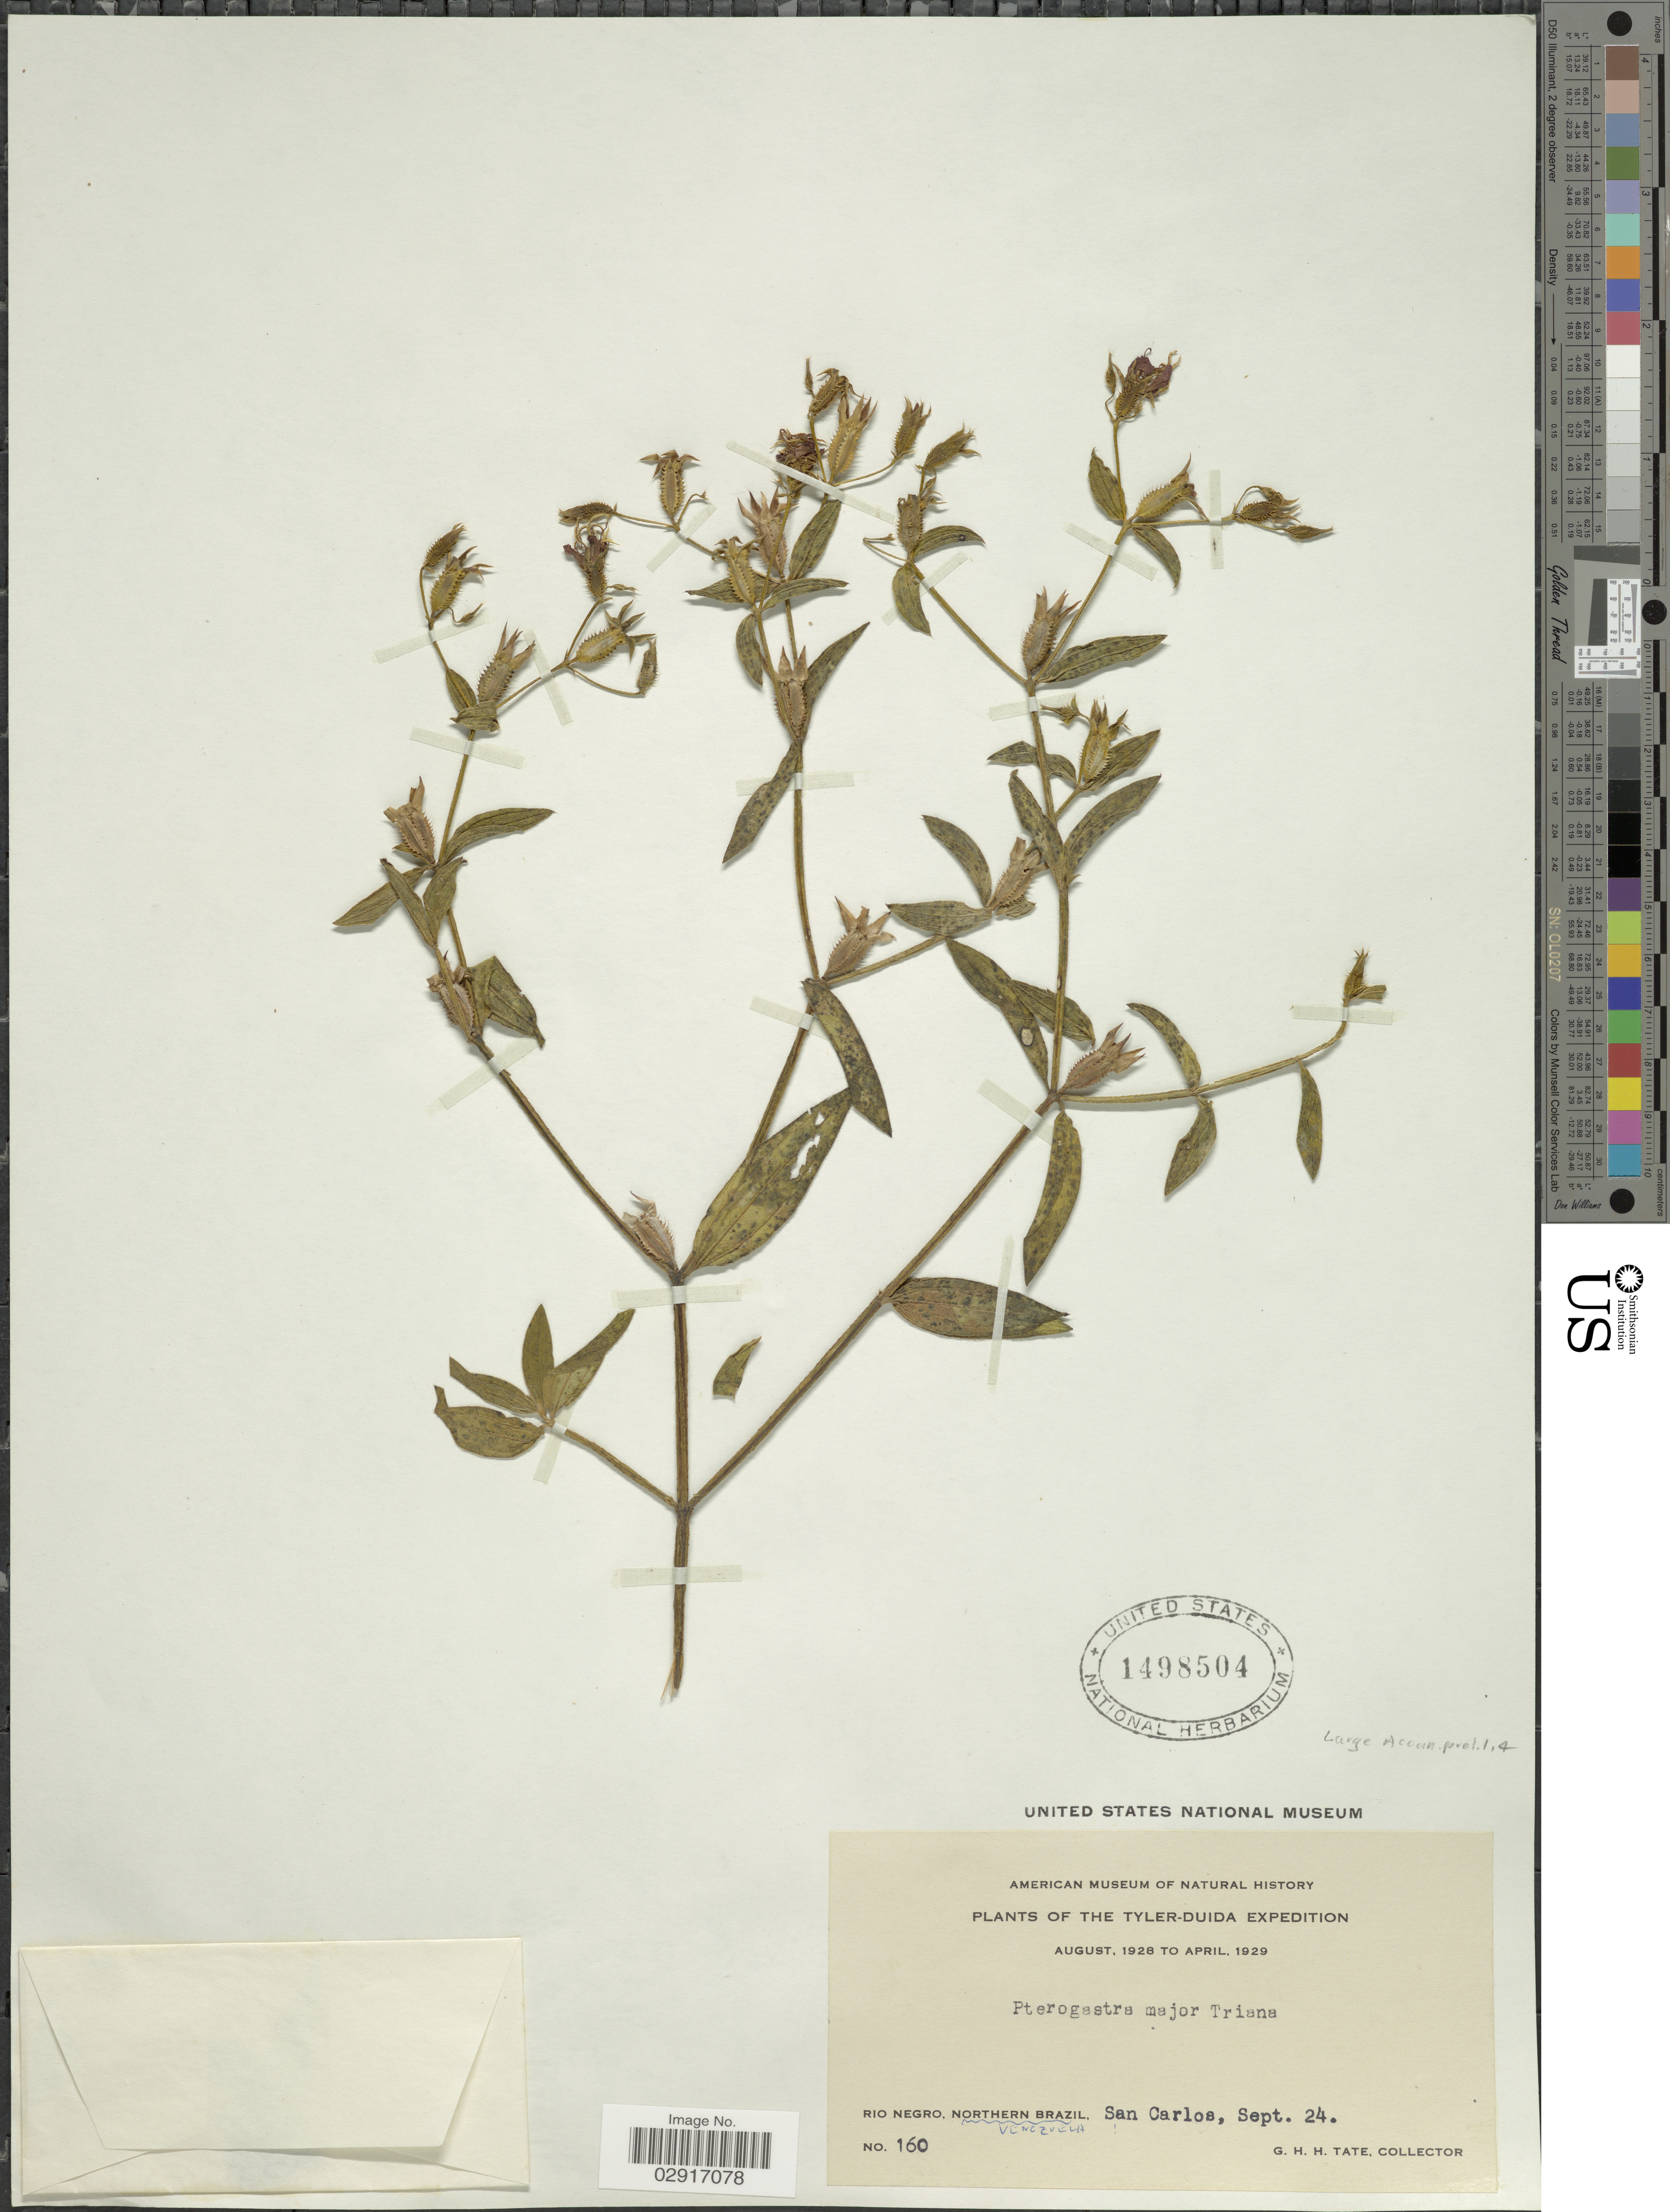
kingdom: Plantae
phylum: Tracheophyta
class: Magnoliopsida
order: Myrtales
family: Melastomataceae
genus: Pterogastra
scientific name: Pterogastra divaricata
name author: (Bonpl.) Naudin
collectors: G. H. H.Tate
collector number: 160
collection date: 1928-09-24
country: Venezuela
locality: Rio Negro, Northern Brazil, San Carlos.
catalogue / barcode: US 1498504